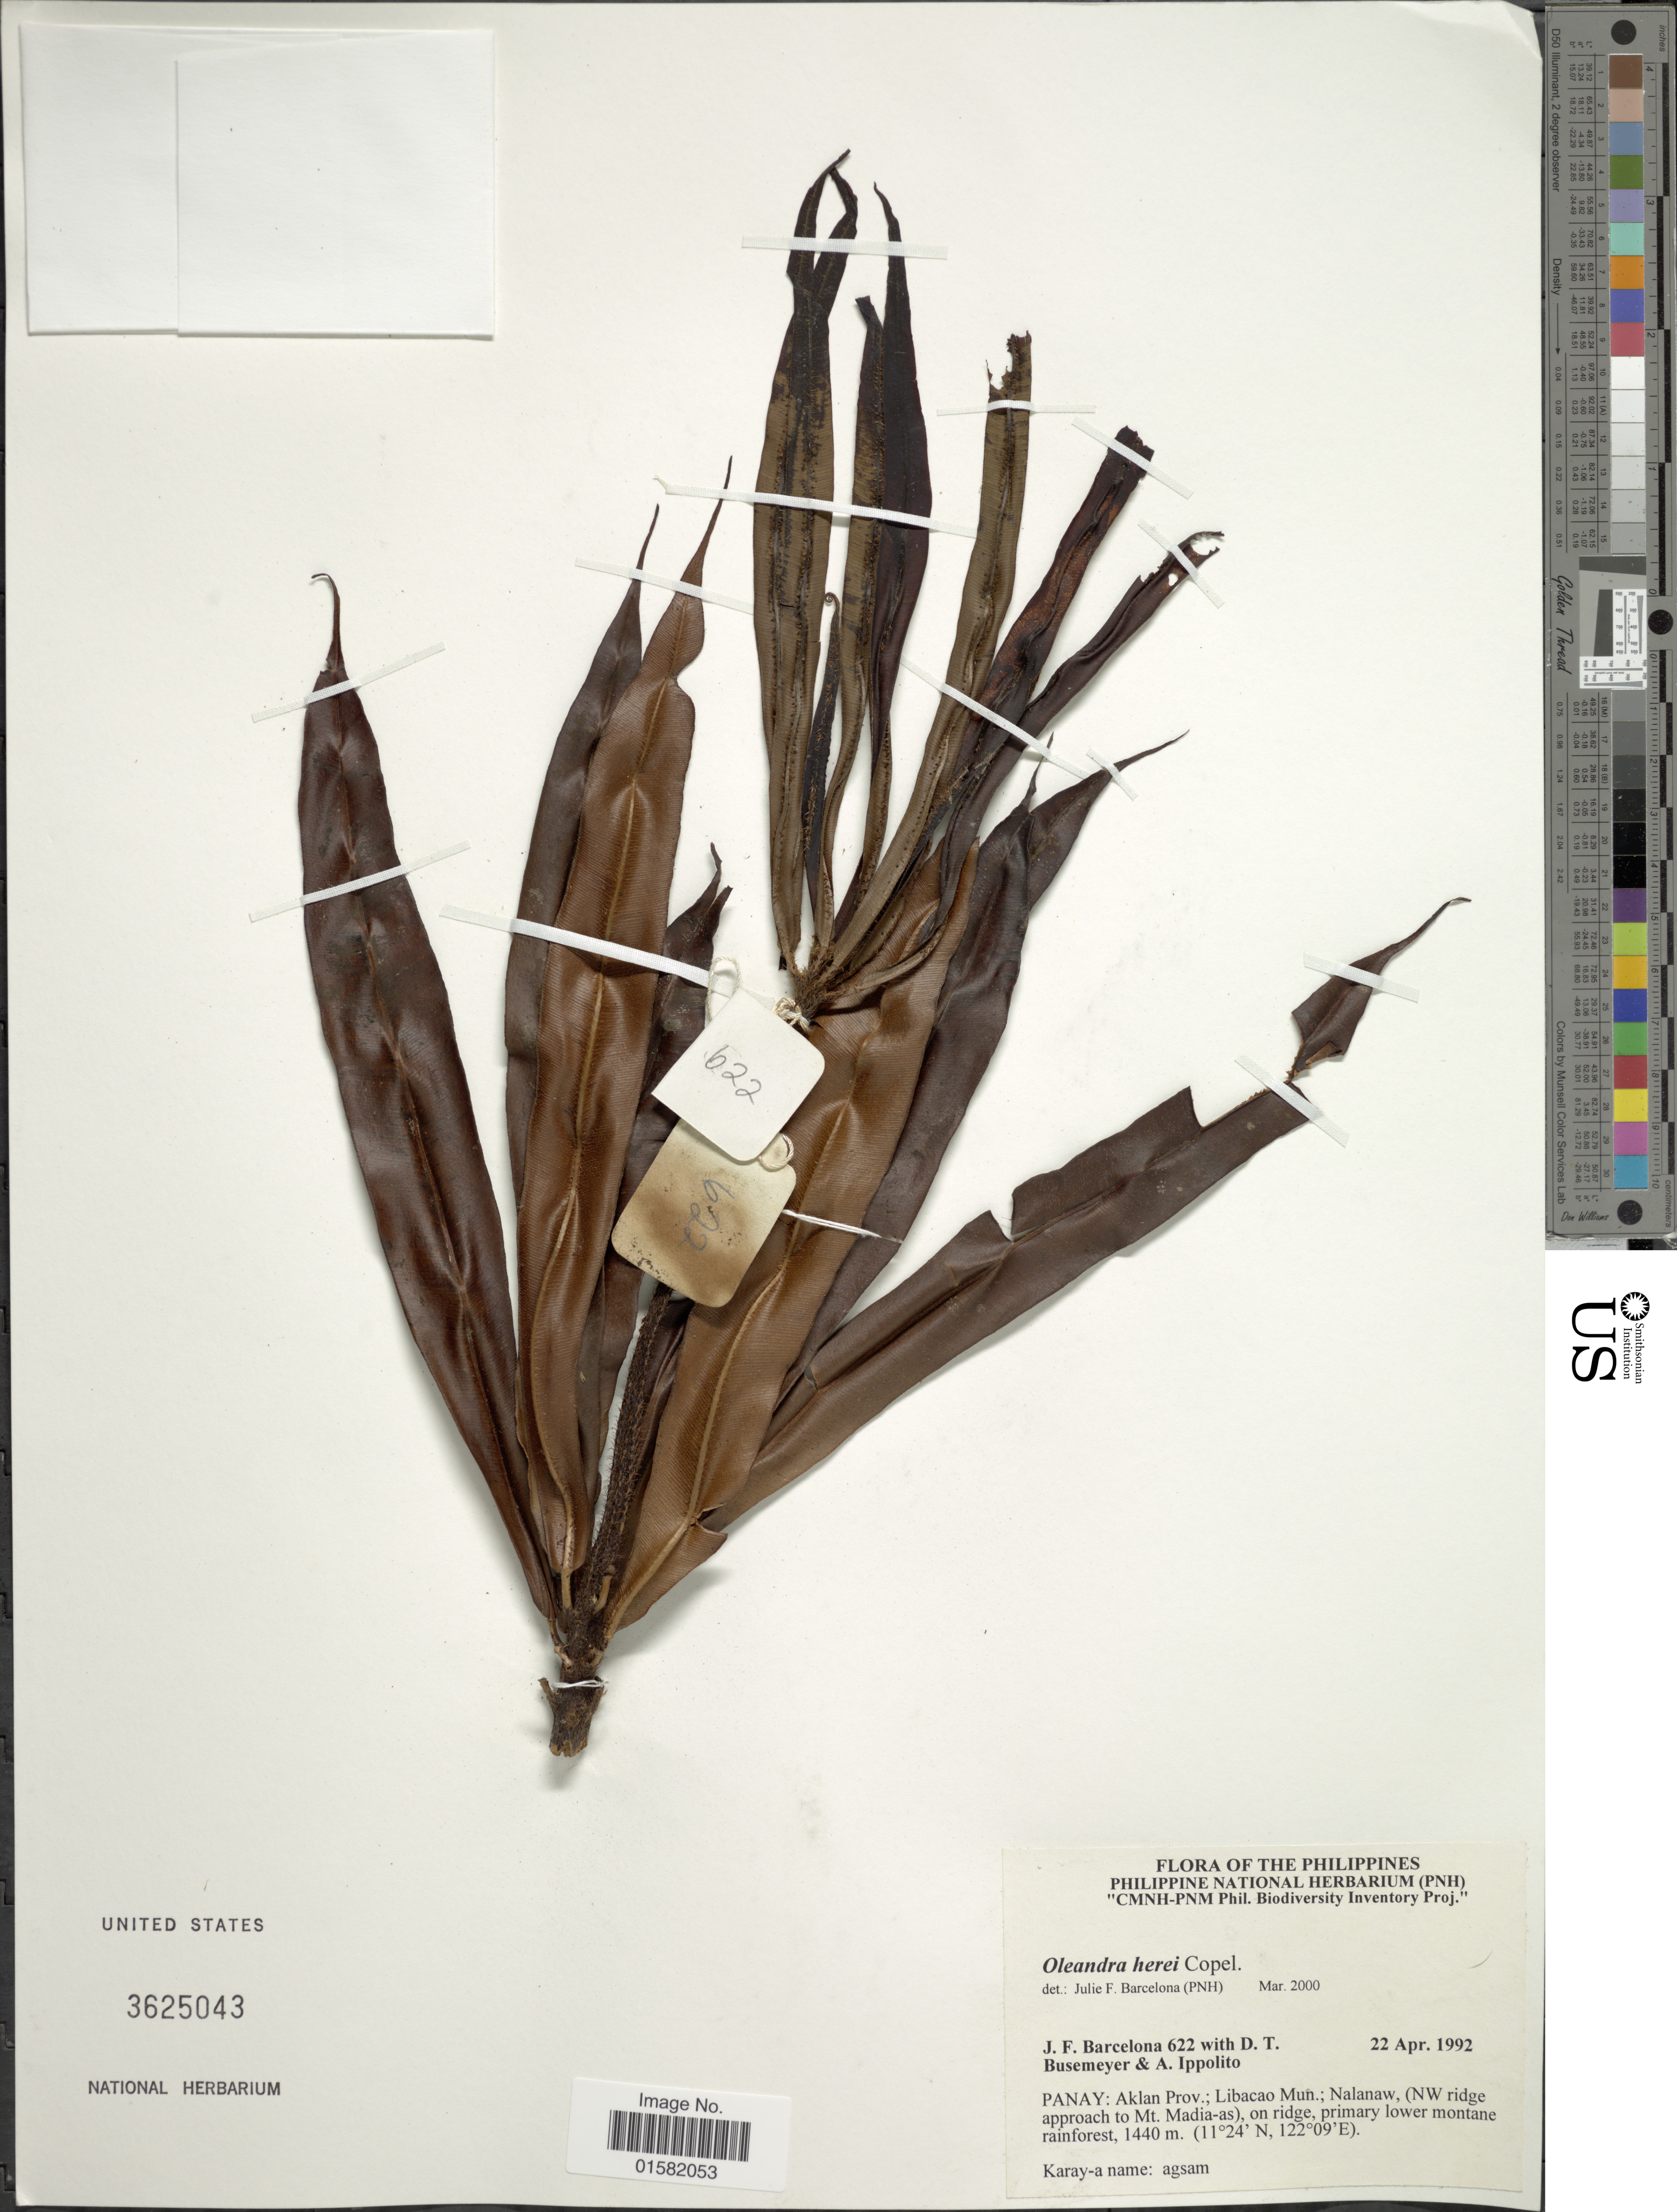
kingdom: Plantae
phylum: Tracheophyta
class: Polypodiopsida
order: Polypodiales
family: Oleandraceae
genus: Oleandra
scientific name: Oleandra herrei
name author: Copel.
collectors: J. F. Barcelona, D. Busemeyer & A. Ippolito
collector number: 622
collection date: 1992-04-22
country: Philippines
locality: Philippines, Panay: Aklan Prov.: Libacao Mun.; Nalanaw, (NW ridge approach to Mt. Madia-ass), on ridge, primary lower montane rainforest.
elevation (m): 1440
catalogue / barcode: US 3625043